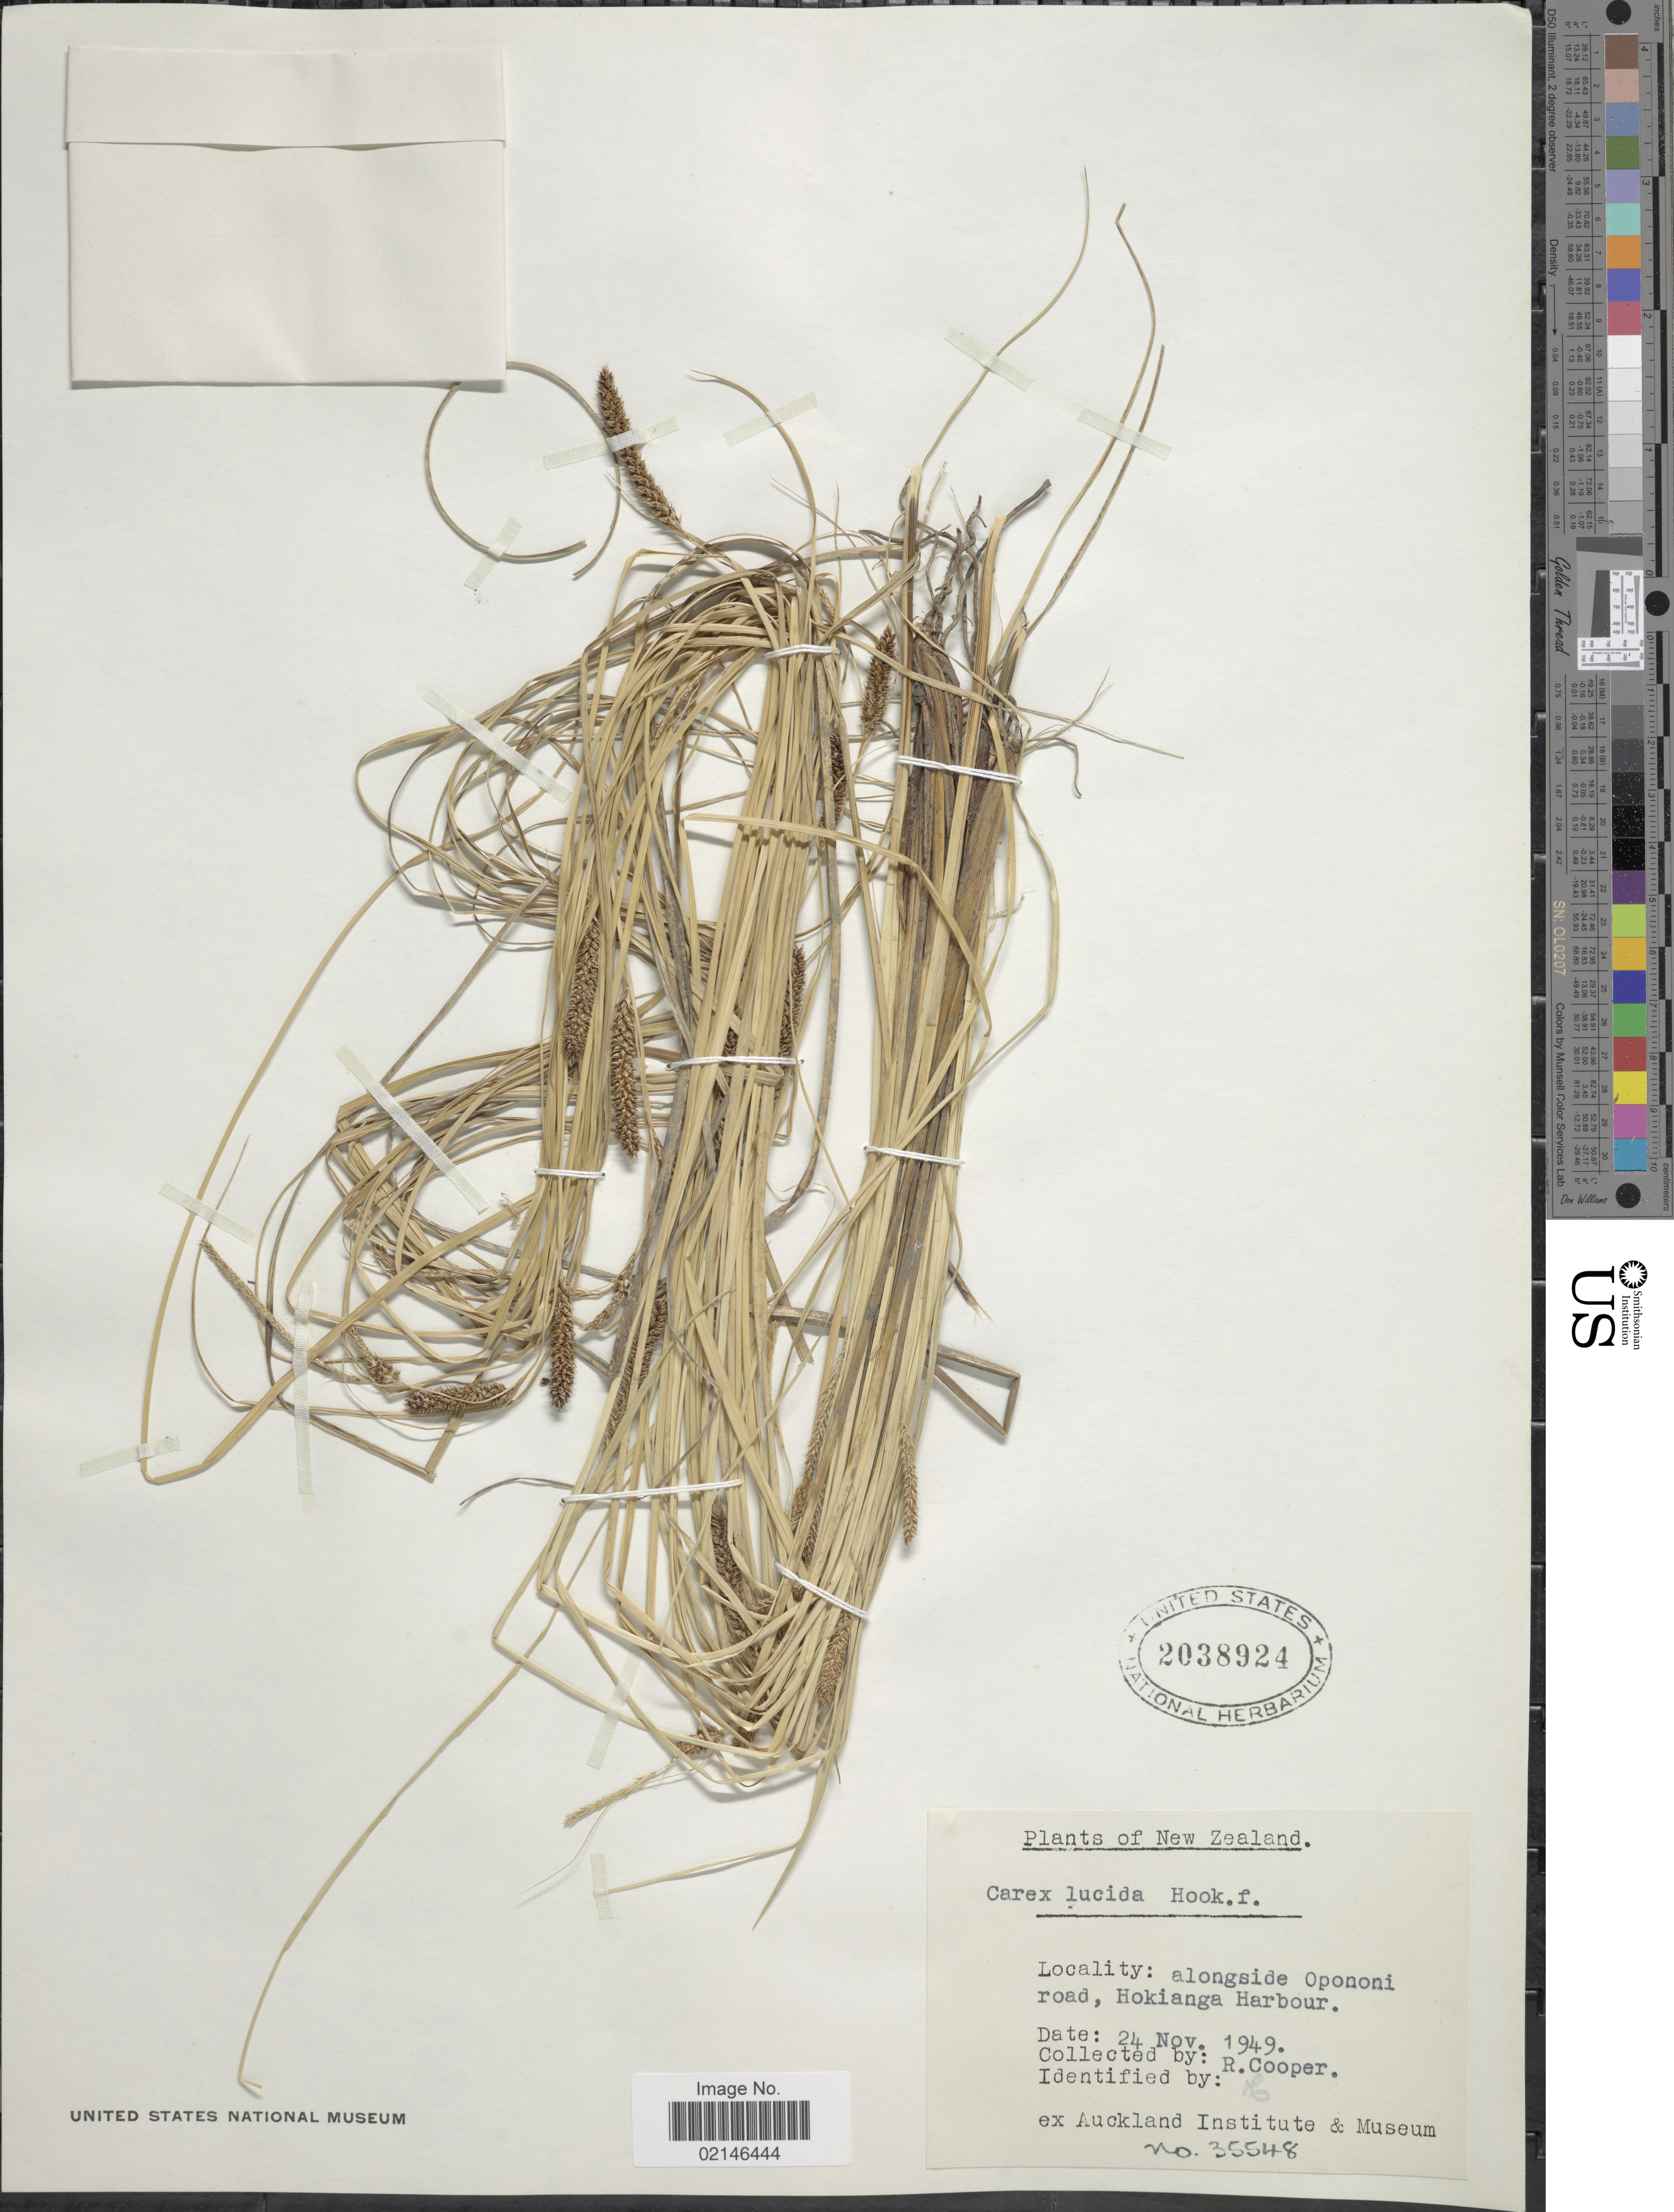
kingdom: Plantae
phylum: Tracheophyta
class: Liliopsida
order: Poales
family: Cyperaceae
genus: Carex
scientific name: Carex flagellifera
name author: Colenso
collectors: R. Cooper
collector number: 35548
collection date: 1949-11-24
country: New Zealand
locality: Alongside Opononi road, Hokianga Harbour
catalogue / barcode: US 2038924